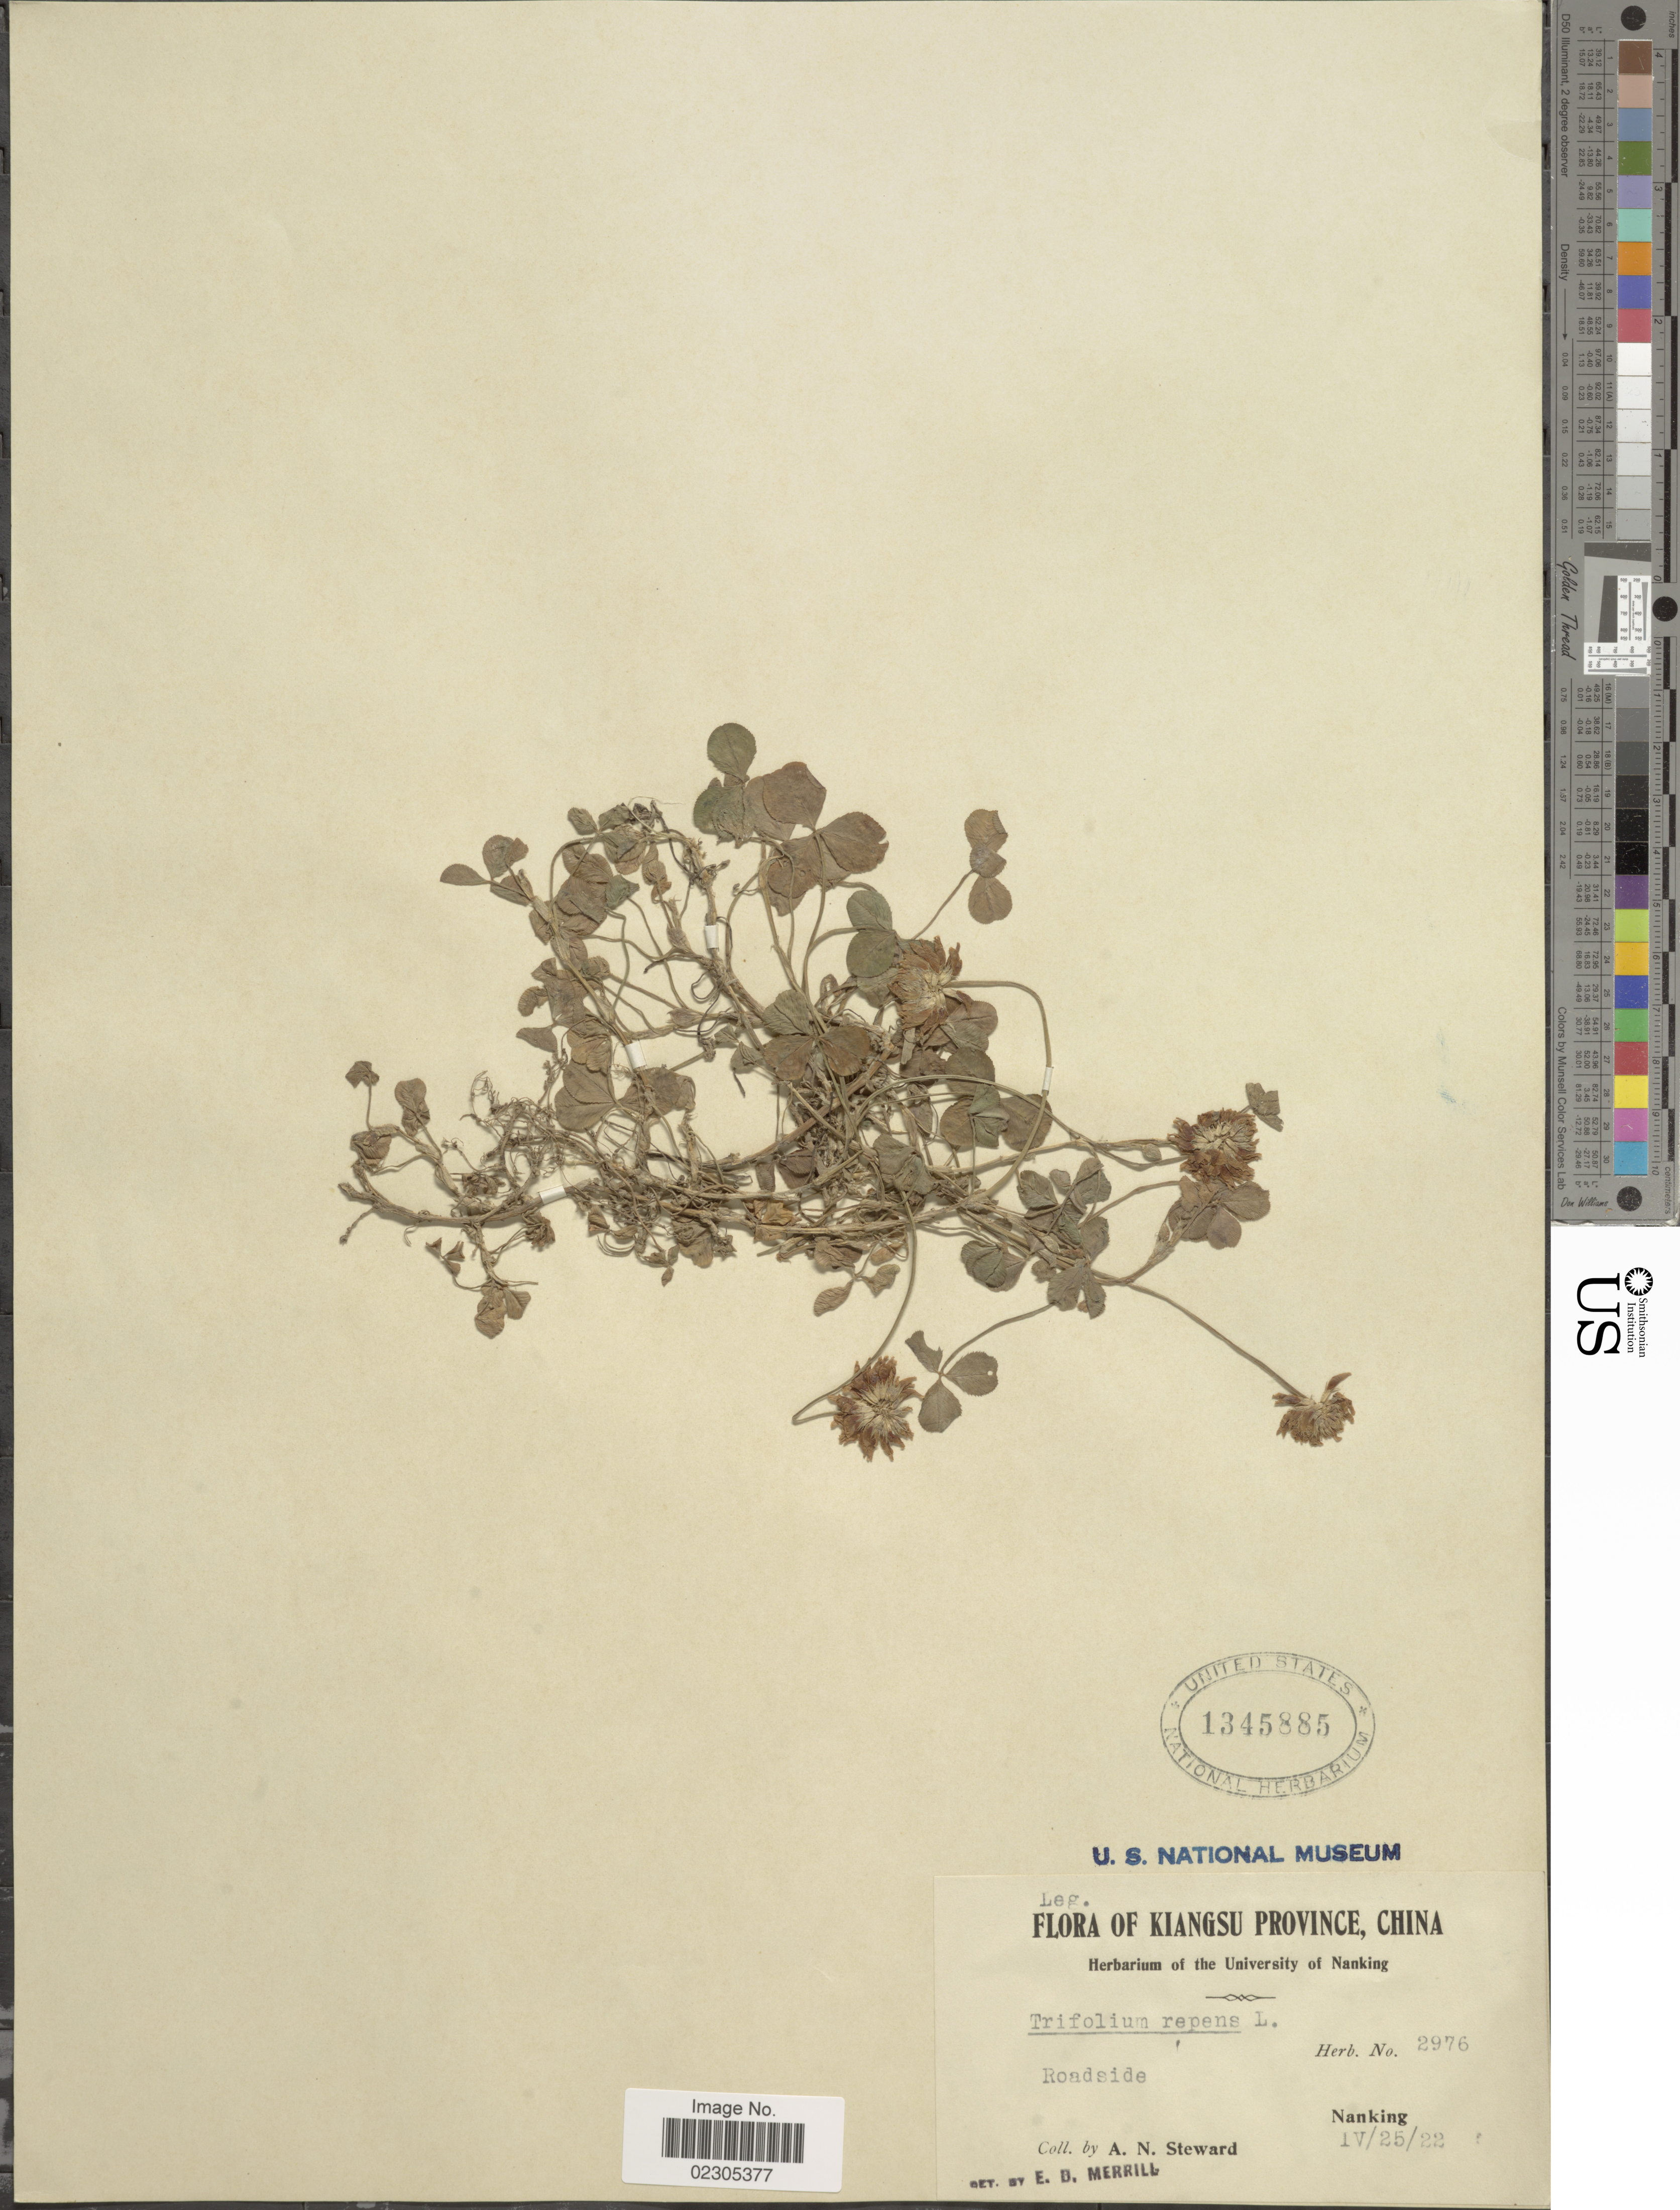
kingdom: Plantae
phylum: Tracheophyta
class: Magnoliopsida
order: Fabales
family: Fabaceae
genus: Trifolium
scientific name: Trifolium repens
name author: L.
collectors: A. N. Steward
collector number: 2976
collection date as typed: Transcribed d/m/y: 25/4/22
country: China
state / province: Jiangsu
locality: Kiangsu Provincem Roadside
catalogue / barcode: US 1345885